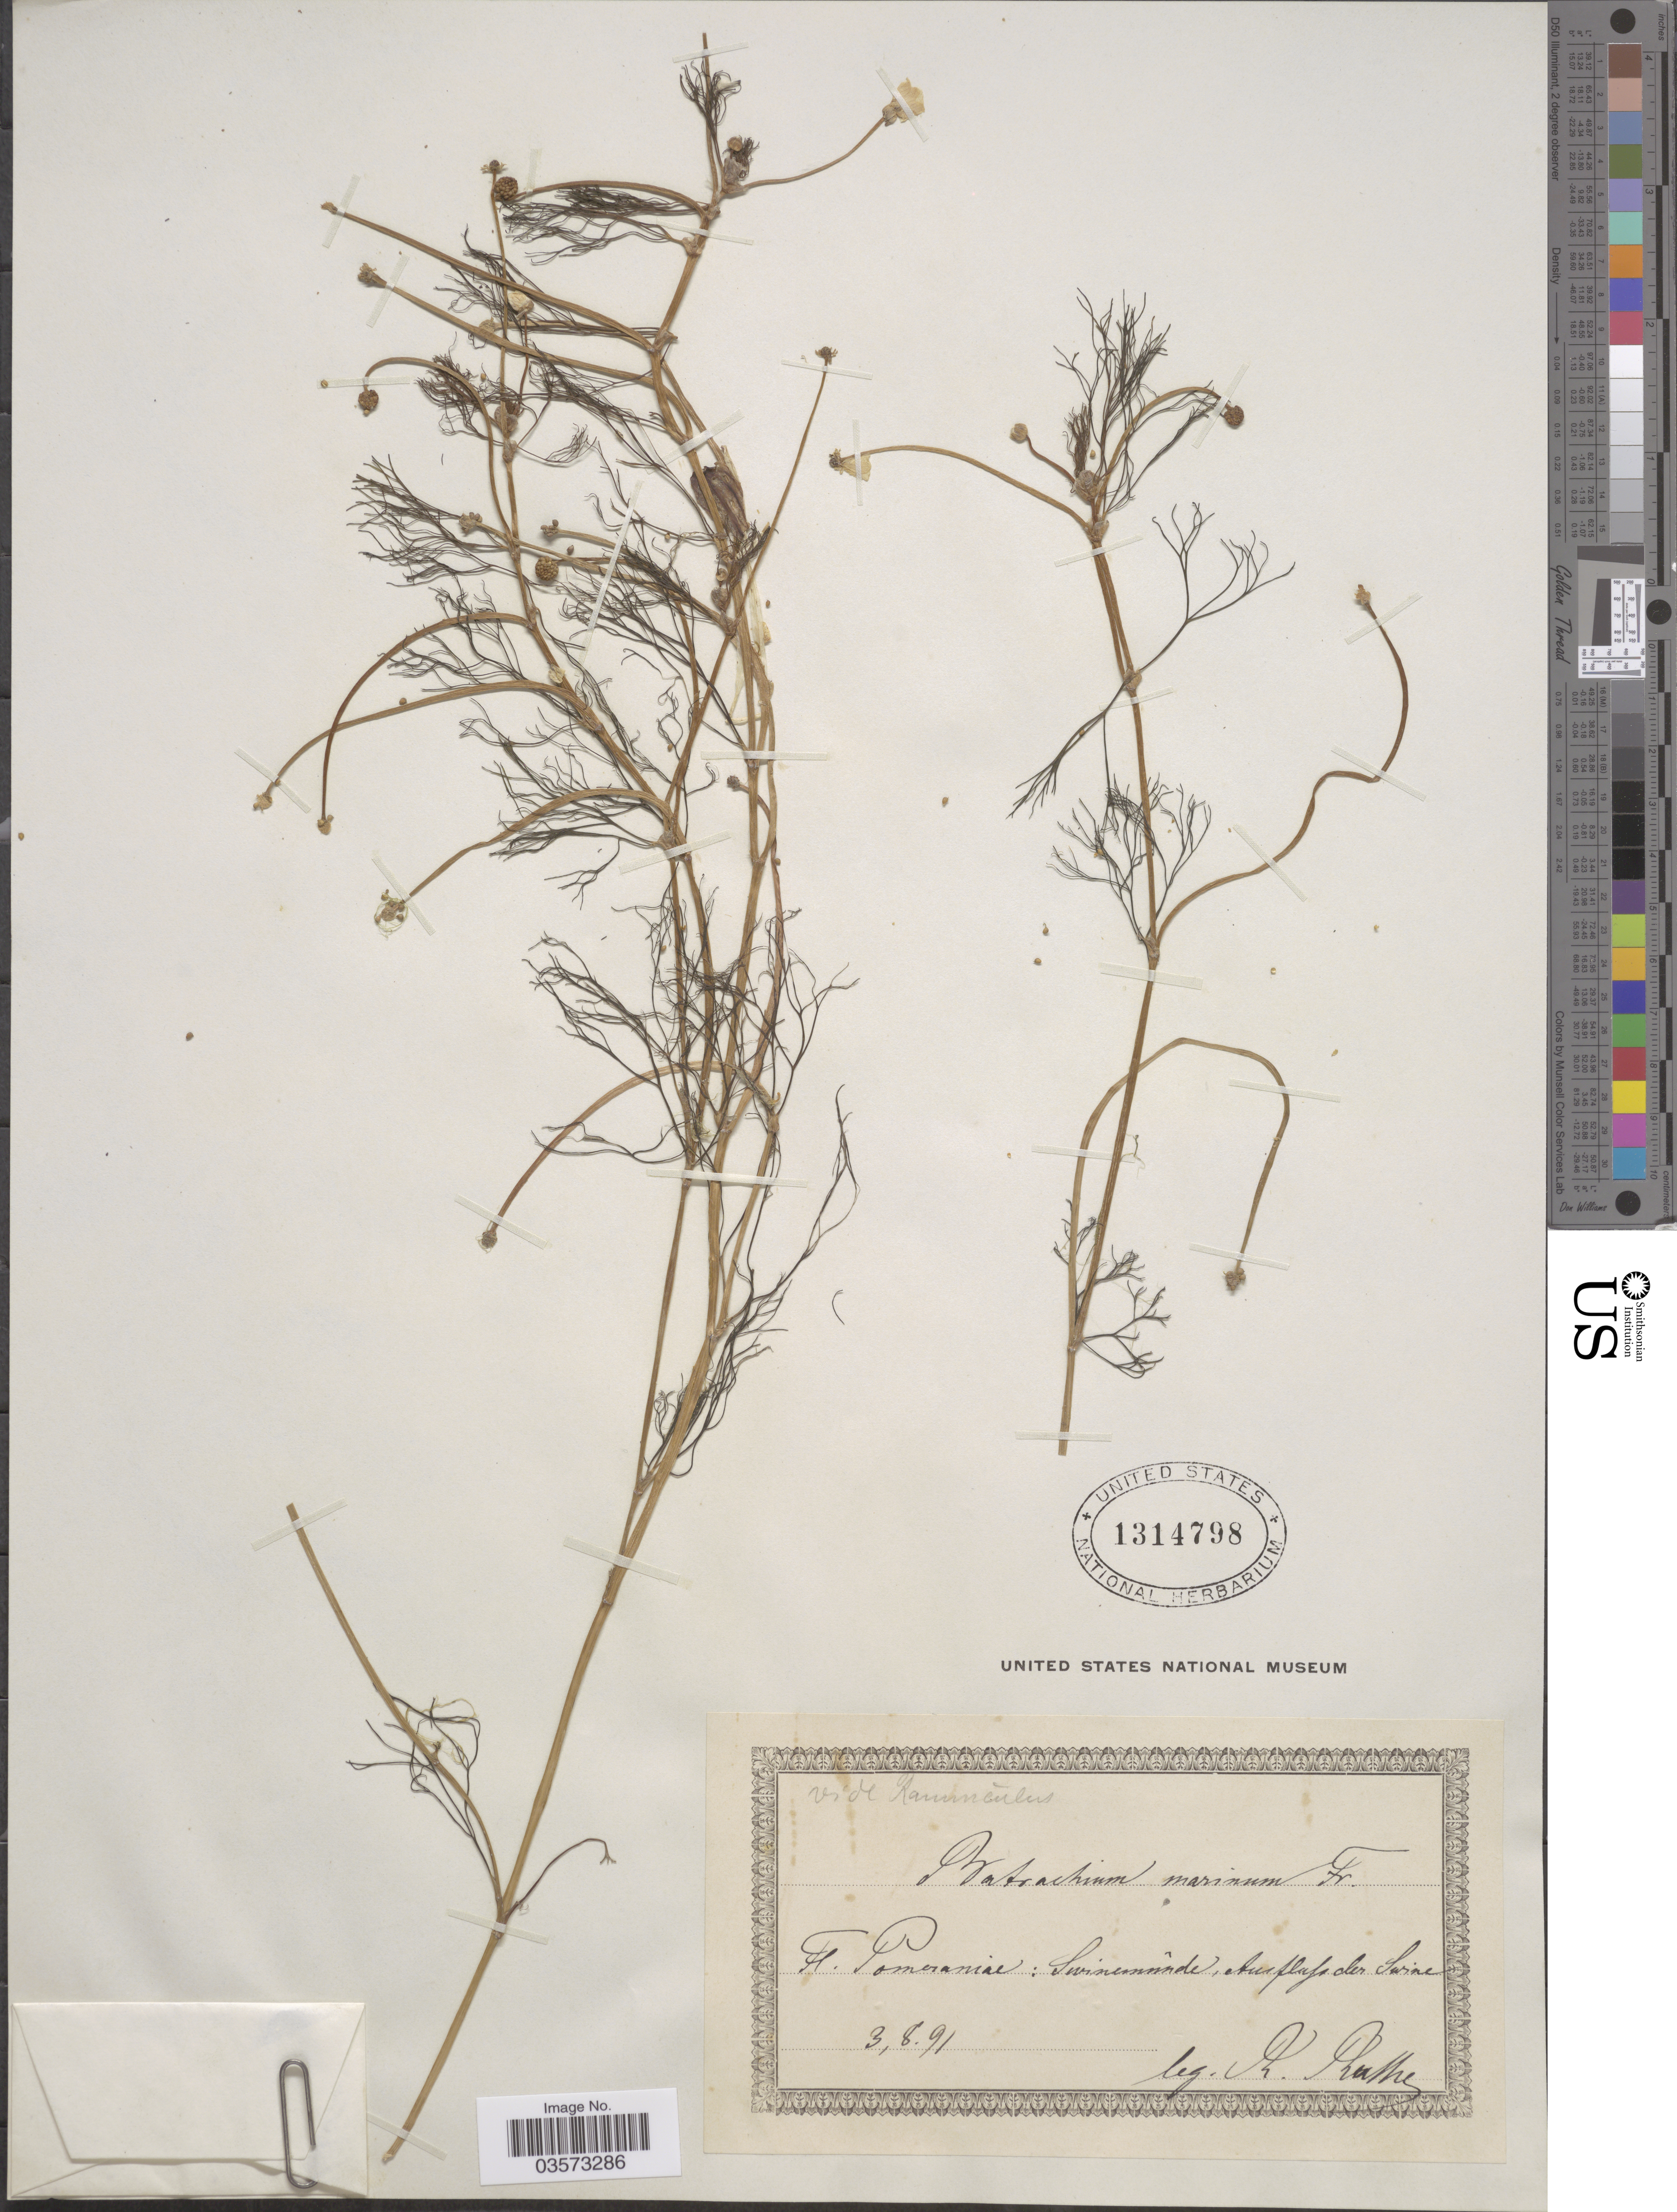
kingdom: Plantae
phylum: Tracheophyta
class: Magnoliopsida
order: Ranunculales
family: Ranunculaceae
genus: Ranunculus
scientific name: Ranunculus baudotii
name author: Godr.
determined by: Strong, Mark T., (BOT), Smithsonian Institution - National Museum of Natural History (UNITED STATES)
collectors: R. Ruthe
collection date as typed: Transcribed d/m/y: 3/8/91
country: Poland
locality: Pomeraniae: Swinemûnde, Auf fluss der Swine.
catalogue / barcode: US 1314798